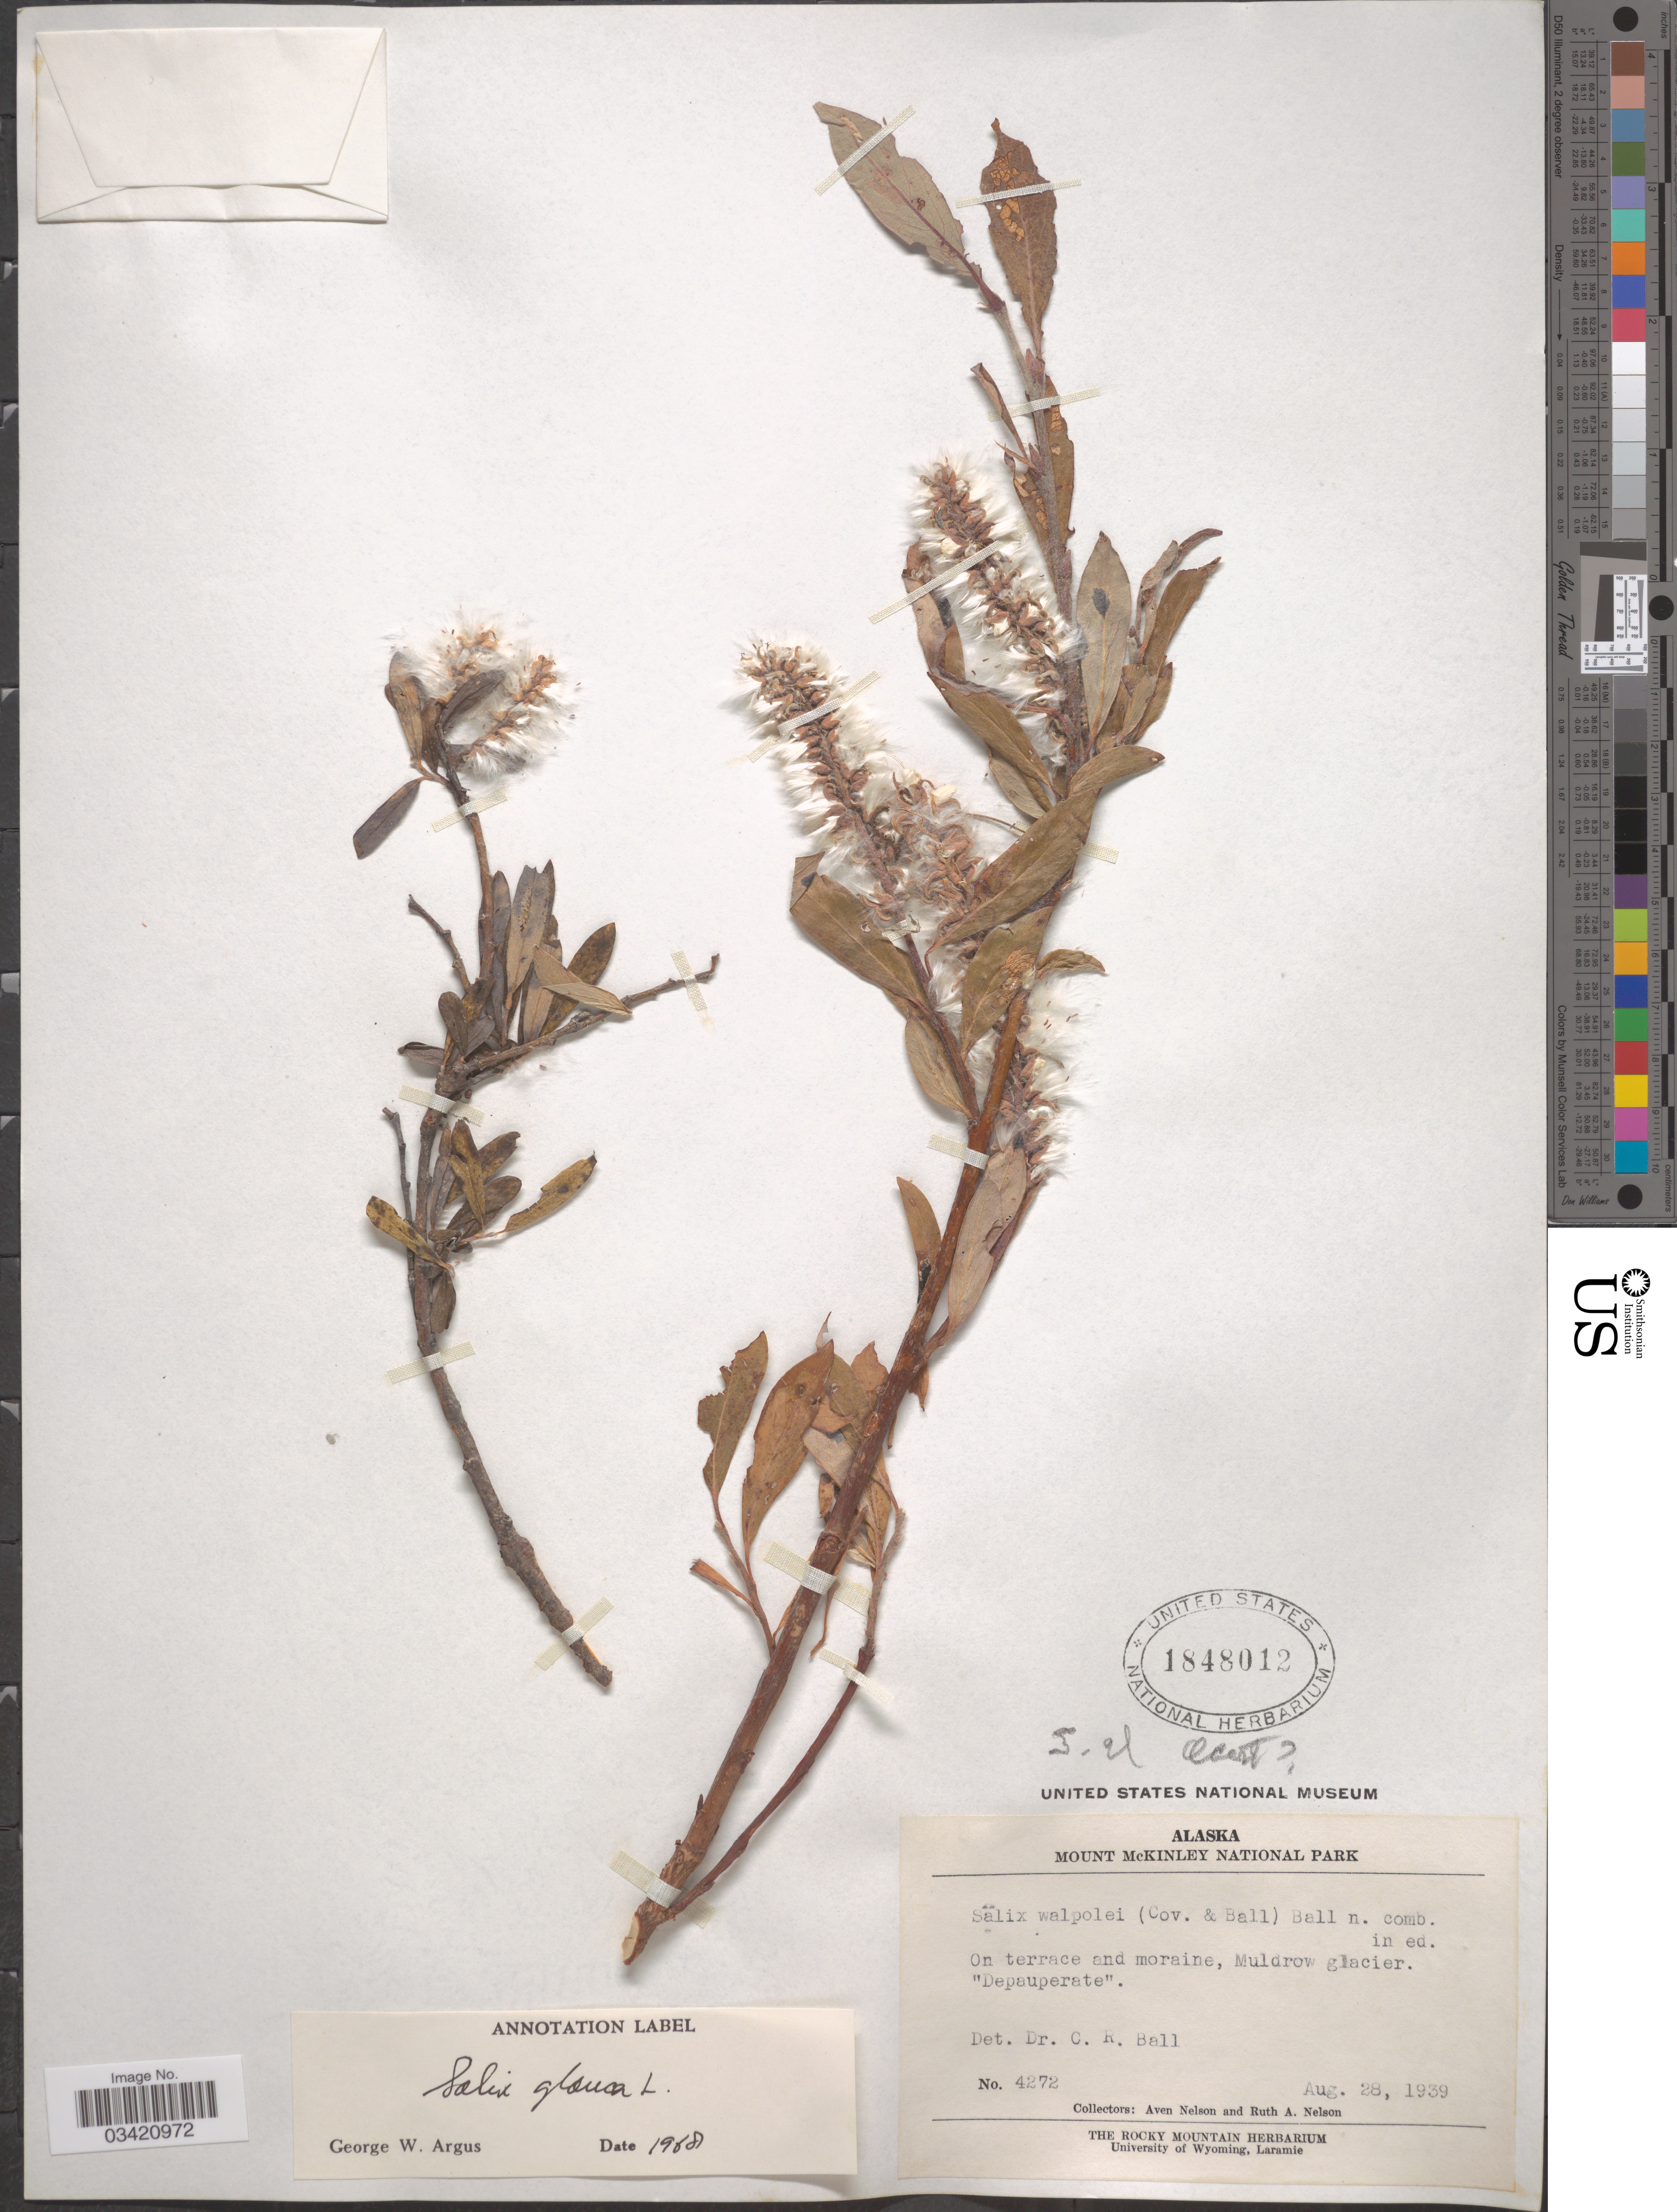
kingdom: Plantae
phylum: Tracheophyta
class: Magnoliopsida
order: Malpighiales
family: Salicaceae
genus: Salix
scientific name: Salix glauca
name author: L.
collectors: A. Nelson & R. A. Nelson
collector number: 4272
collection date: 1939-08-28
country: United States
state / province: Alaska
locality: Mount McKinley National Park. On terrace and moraine, Muldrow glacier.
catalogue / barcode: US 1848012